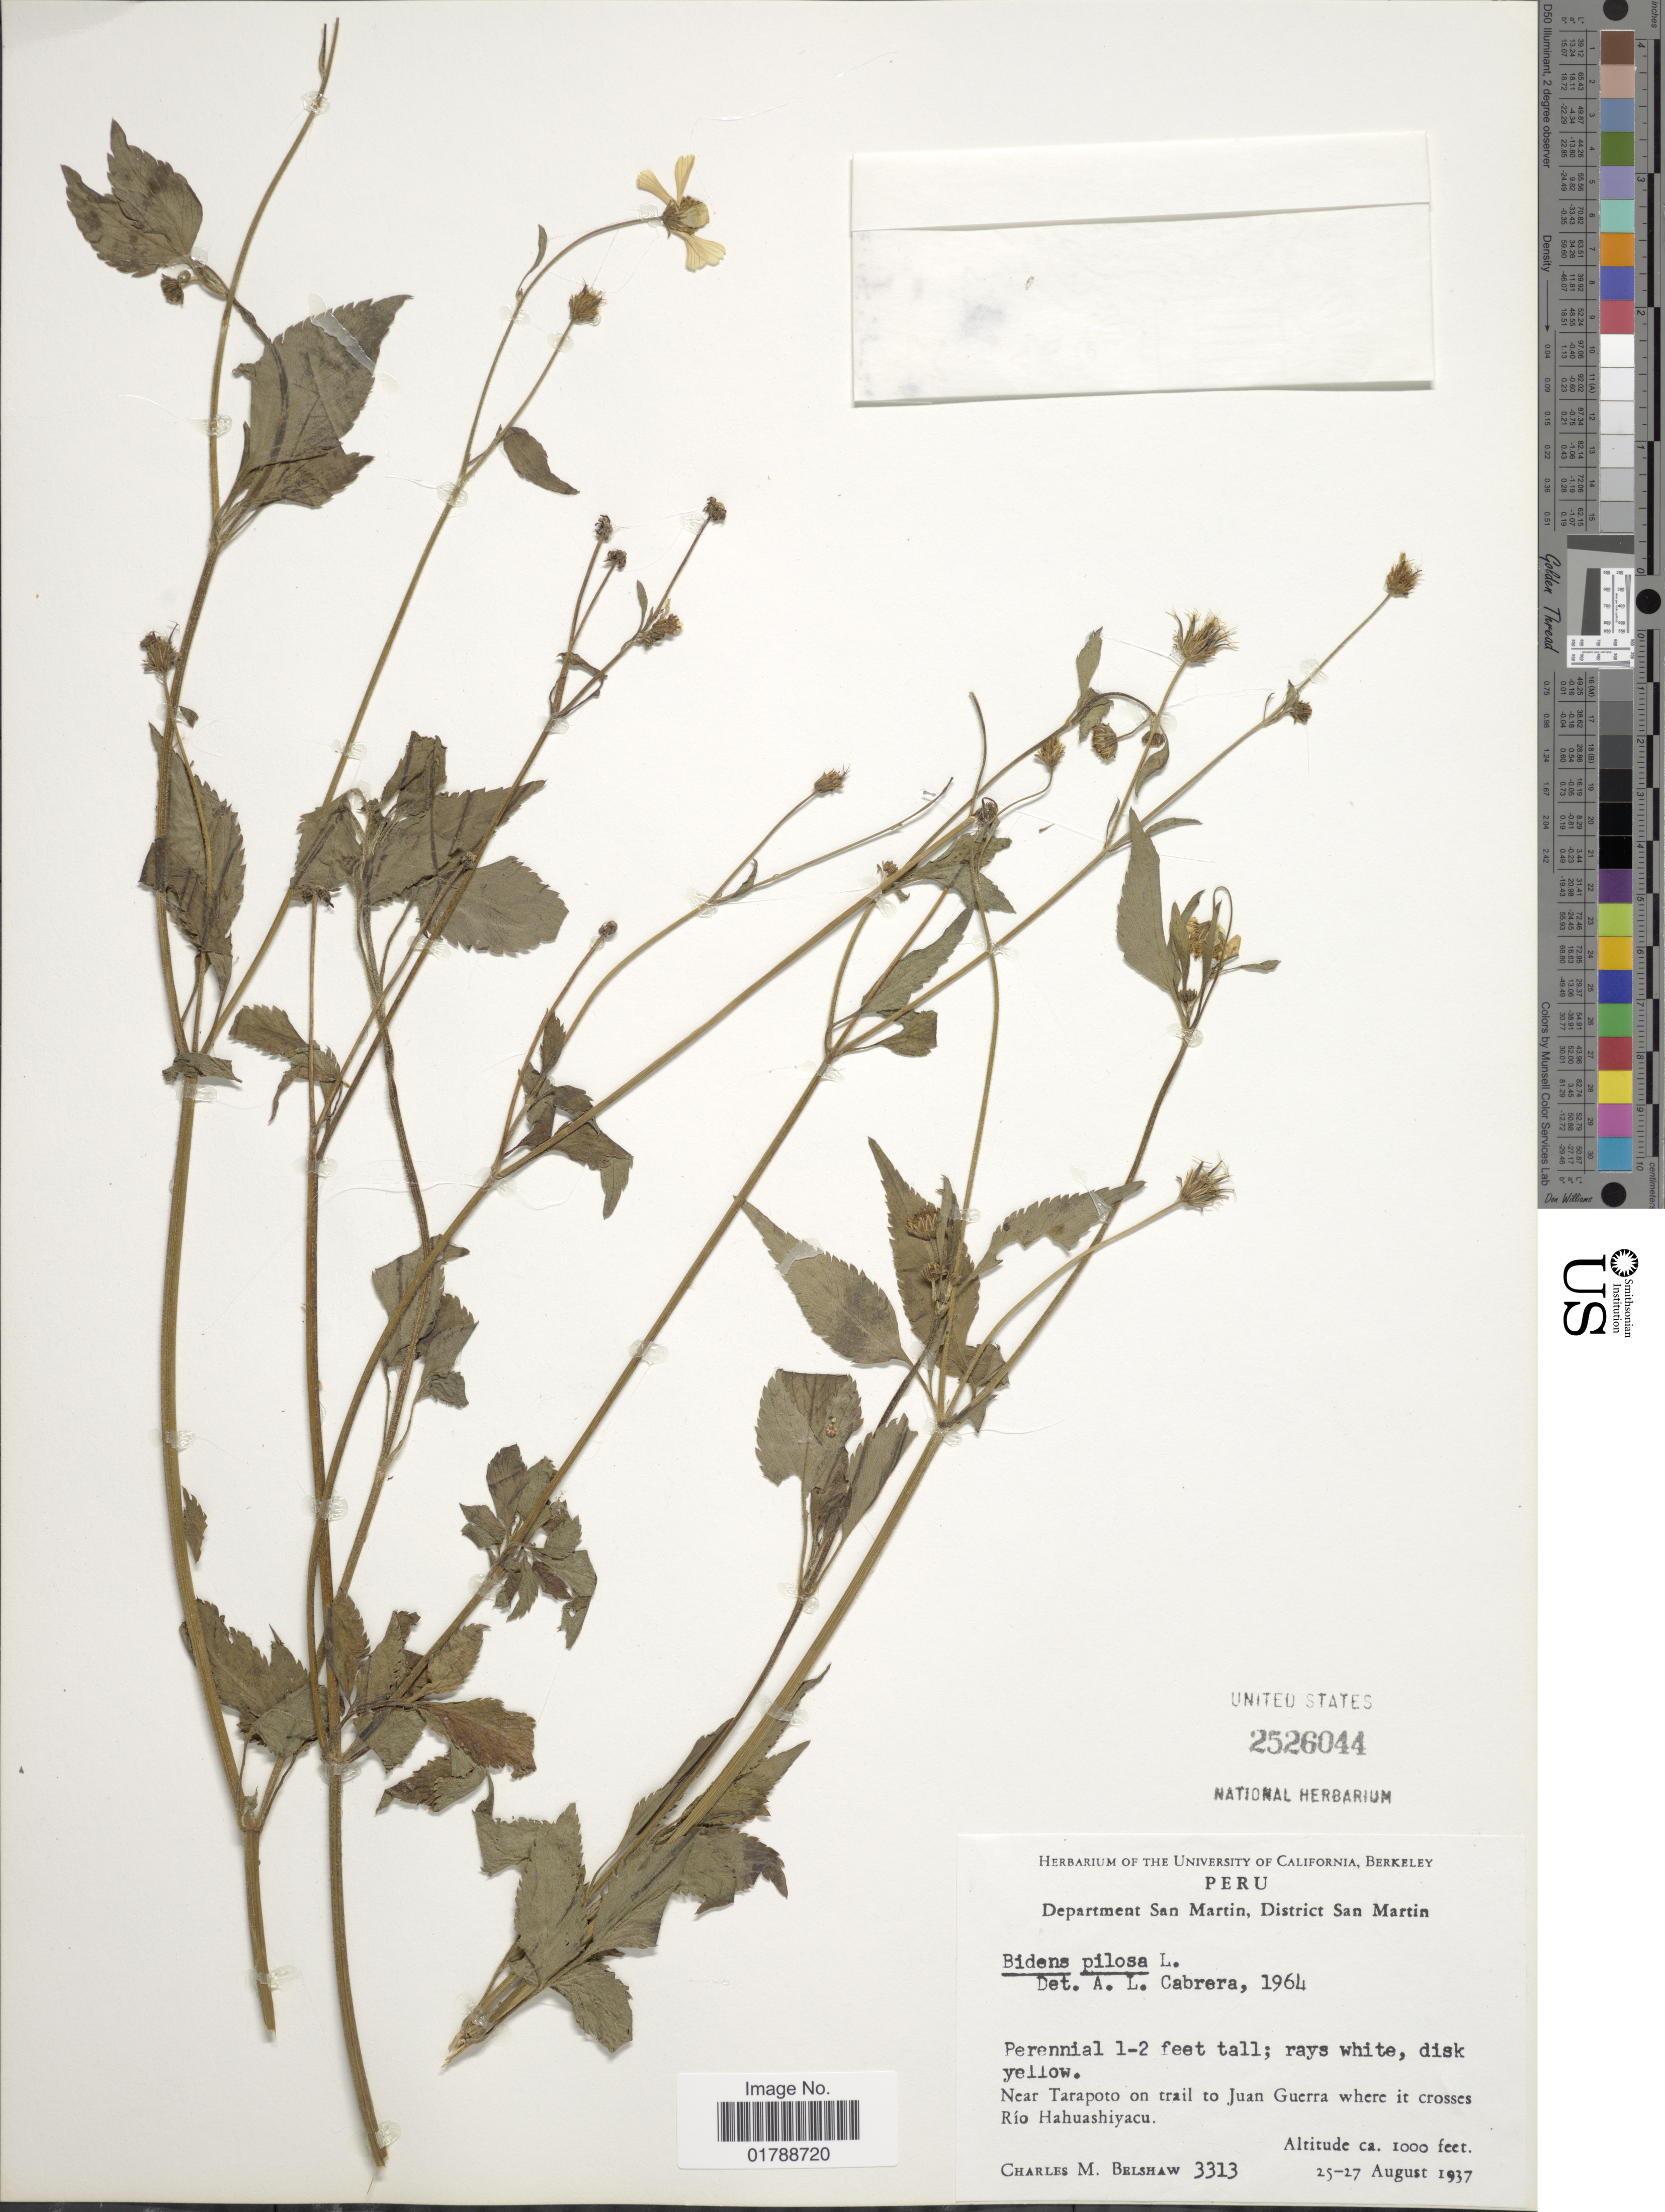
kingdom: Plantae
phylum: Tracheophyta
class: Magnoliopsida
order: Asterales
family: Asteraceae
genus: Bidens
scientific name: Bidens pilosa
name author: L.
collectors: C. Shaw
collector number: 3313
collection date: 1937-08-25/1937-08-27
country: Peru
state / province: San Martín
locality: District San Martin. Near Tarapoto on trail to Juan Guerra where it crosses Río Hahuashiyacu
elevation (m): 305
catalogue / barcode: US 2525044